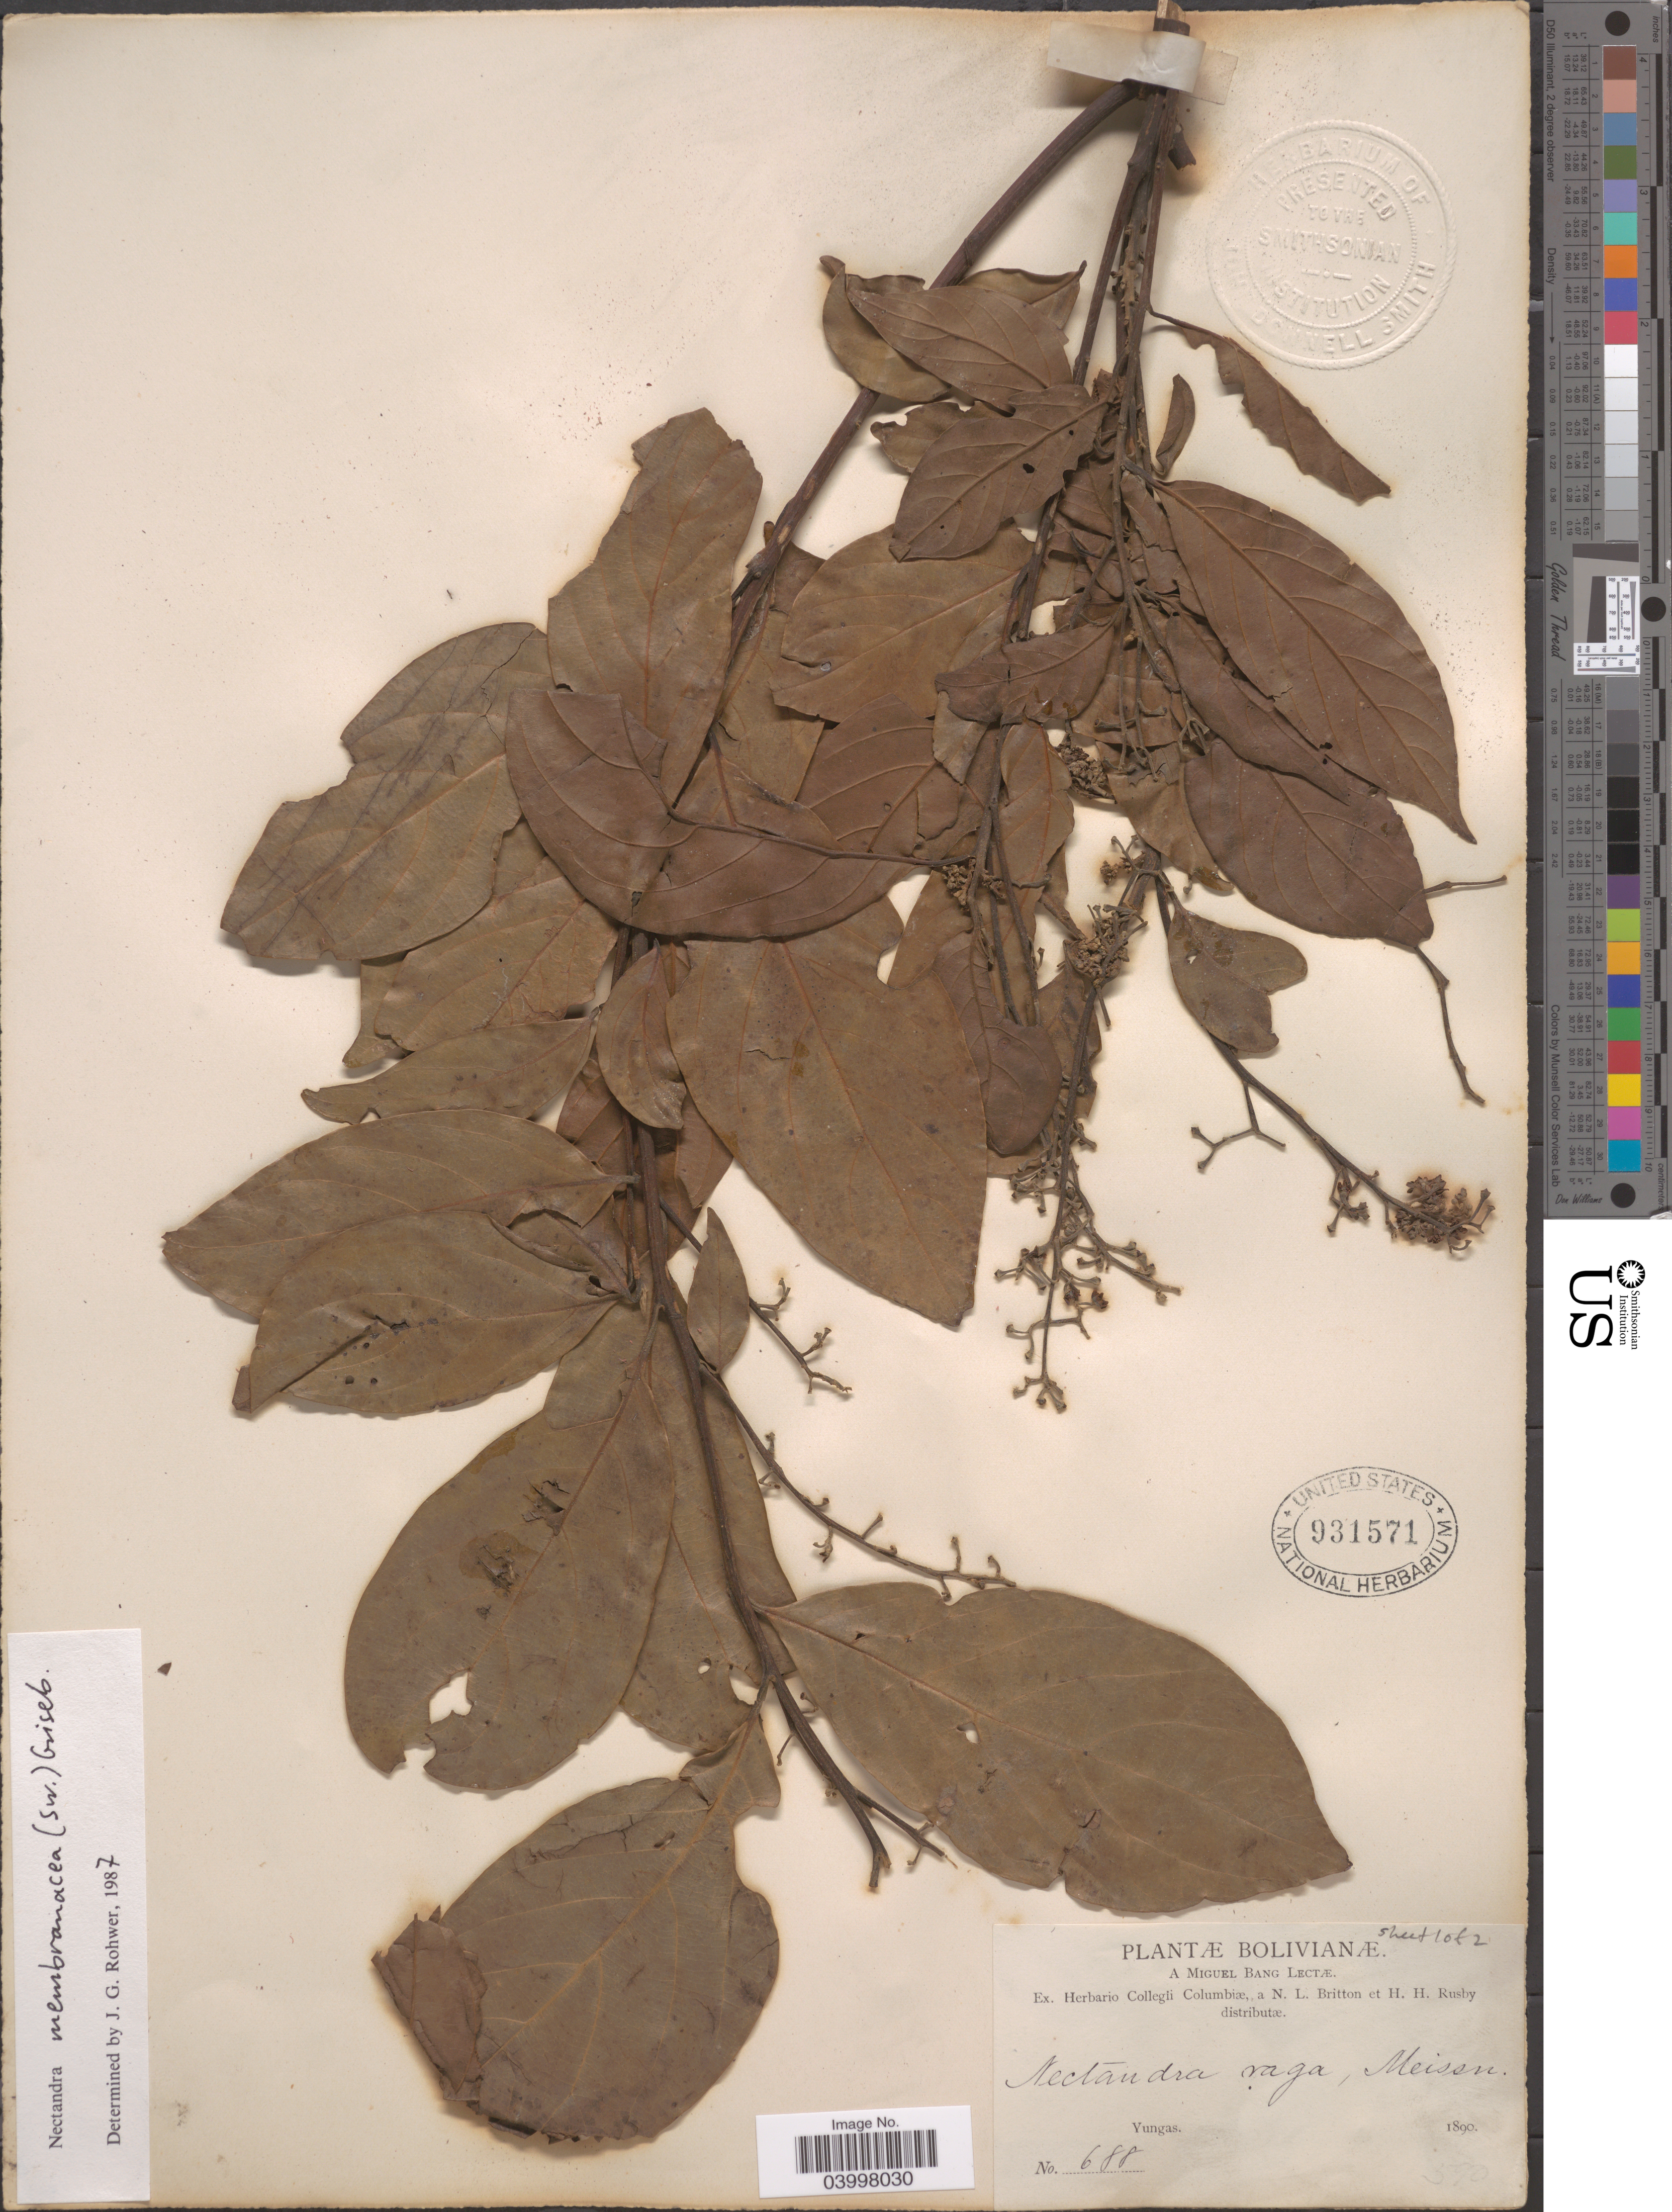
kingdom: Plantae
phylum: Tracheophyta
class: Magnoliopsida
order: Laurales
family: Lauraceae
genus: Nectandra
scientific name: Nectandra membranacea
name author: (Sw.) Griseb.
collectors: M. Bang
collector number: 688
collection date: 1890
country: Bolivia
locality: Yungas.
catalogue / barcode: US 931571